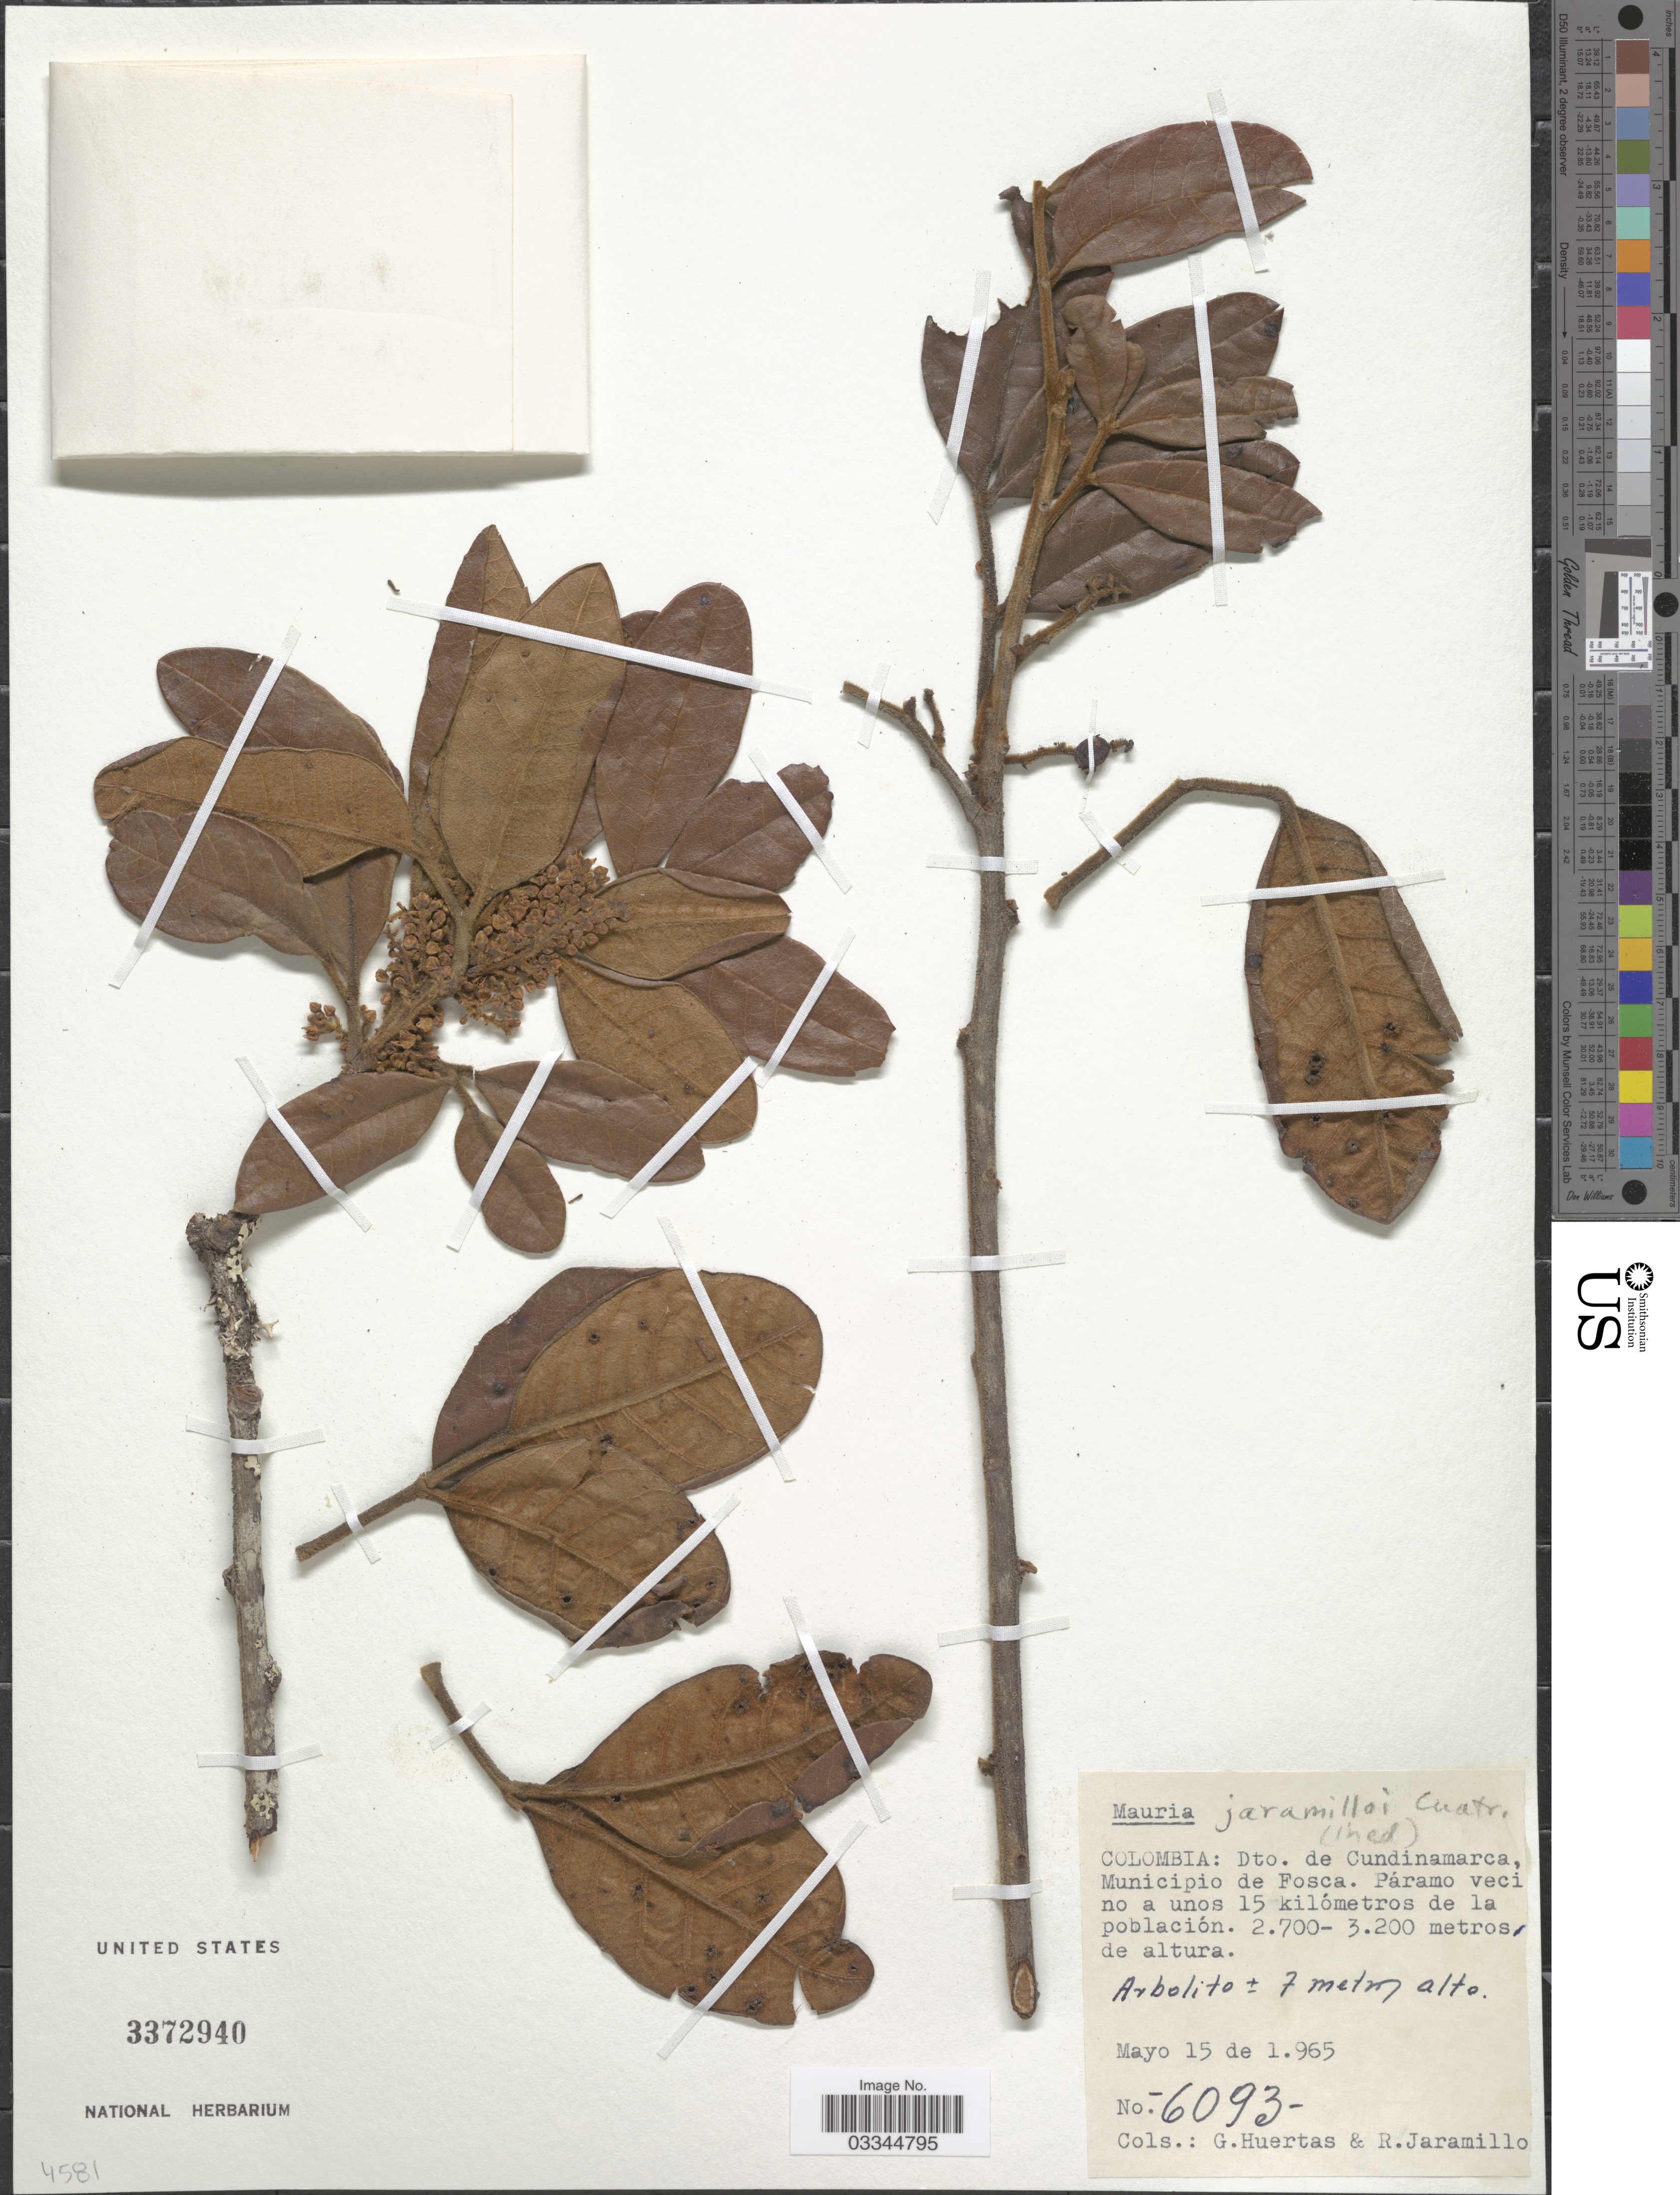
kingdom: Plantae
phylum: Tracheophyta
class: Magnoliopsida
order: Sapindales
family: Anacardiaceae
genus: Mauria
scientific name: Mauria jaramilloi Cuatrec., ined.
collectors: G. Huertas & R. Jaramillo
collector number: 6093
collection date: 1965-05-15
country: Colombia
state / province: Cundinamarca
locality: Dto. de Cundinamarca, Municipio de Fosca. Páramo vecino a unos 15 kilómetros de la población.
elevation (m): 2700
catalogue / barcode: US 3372940